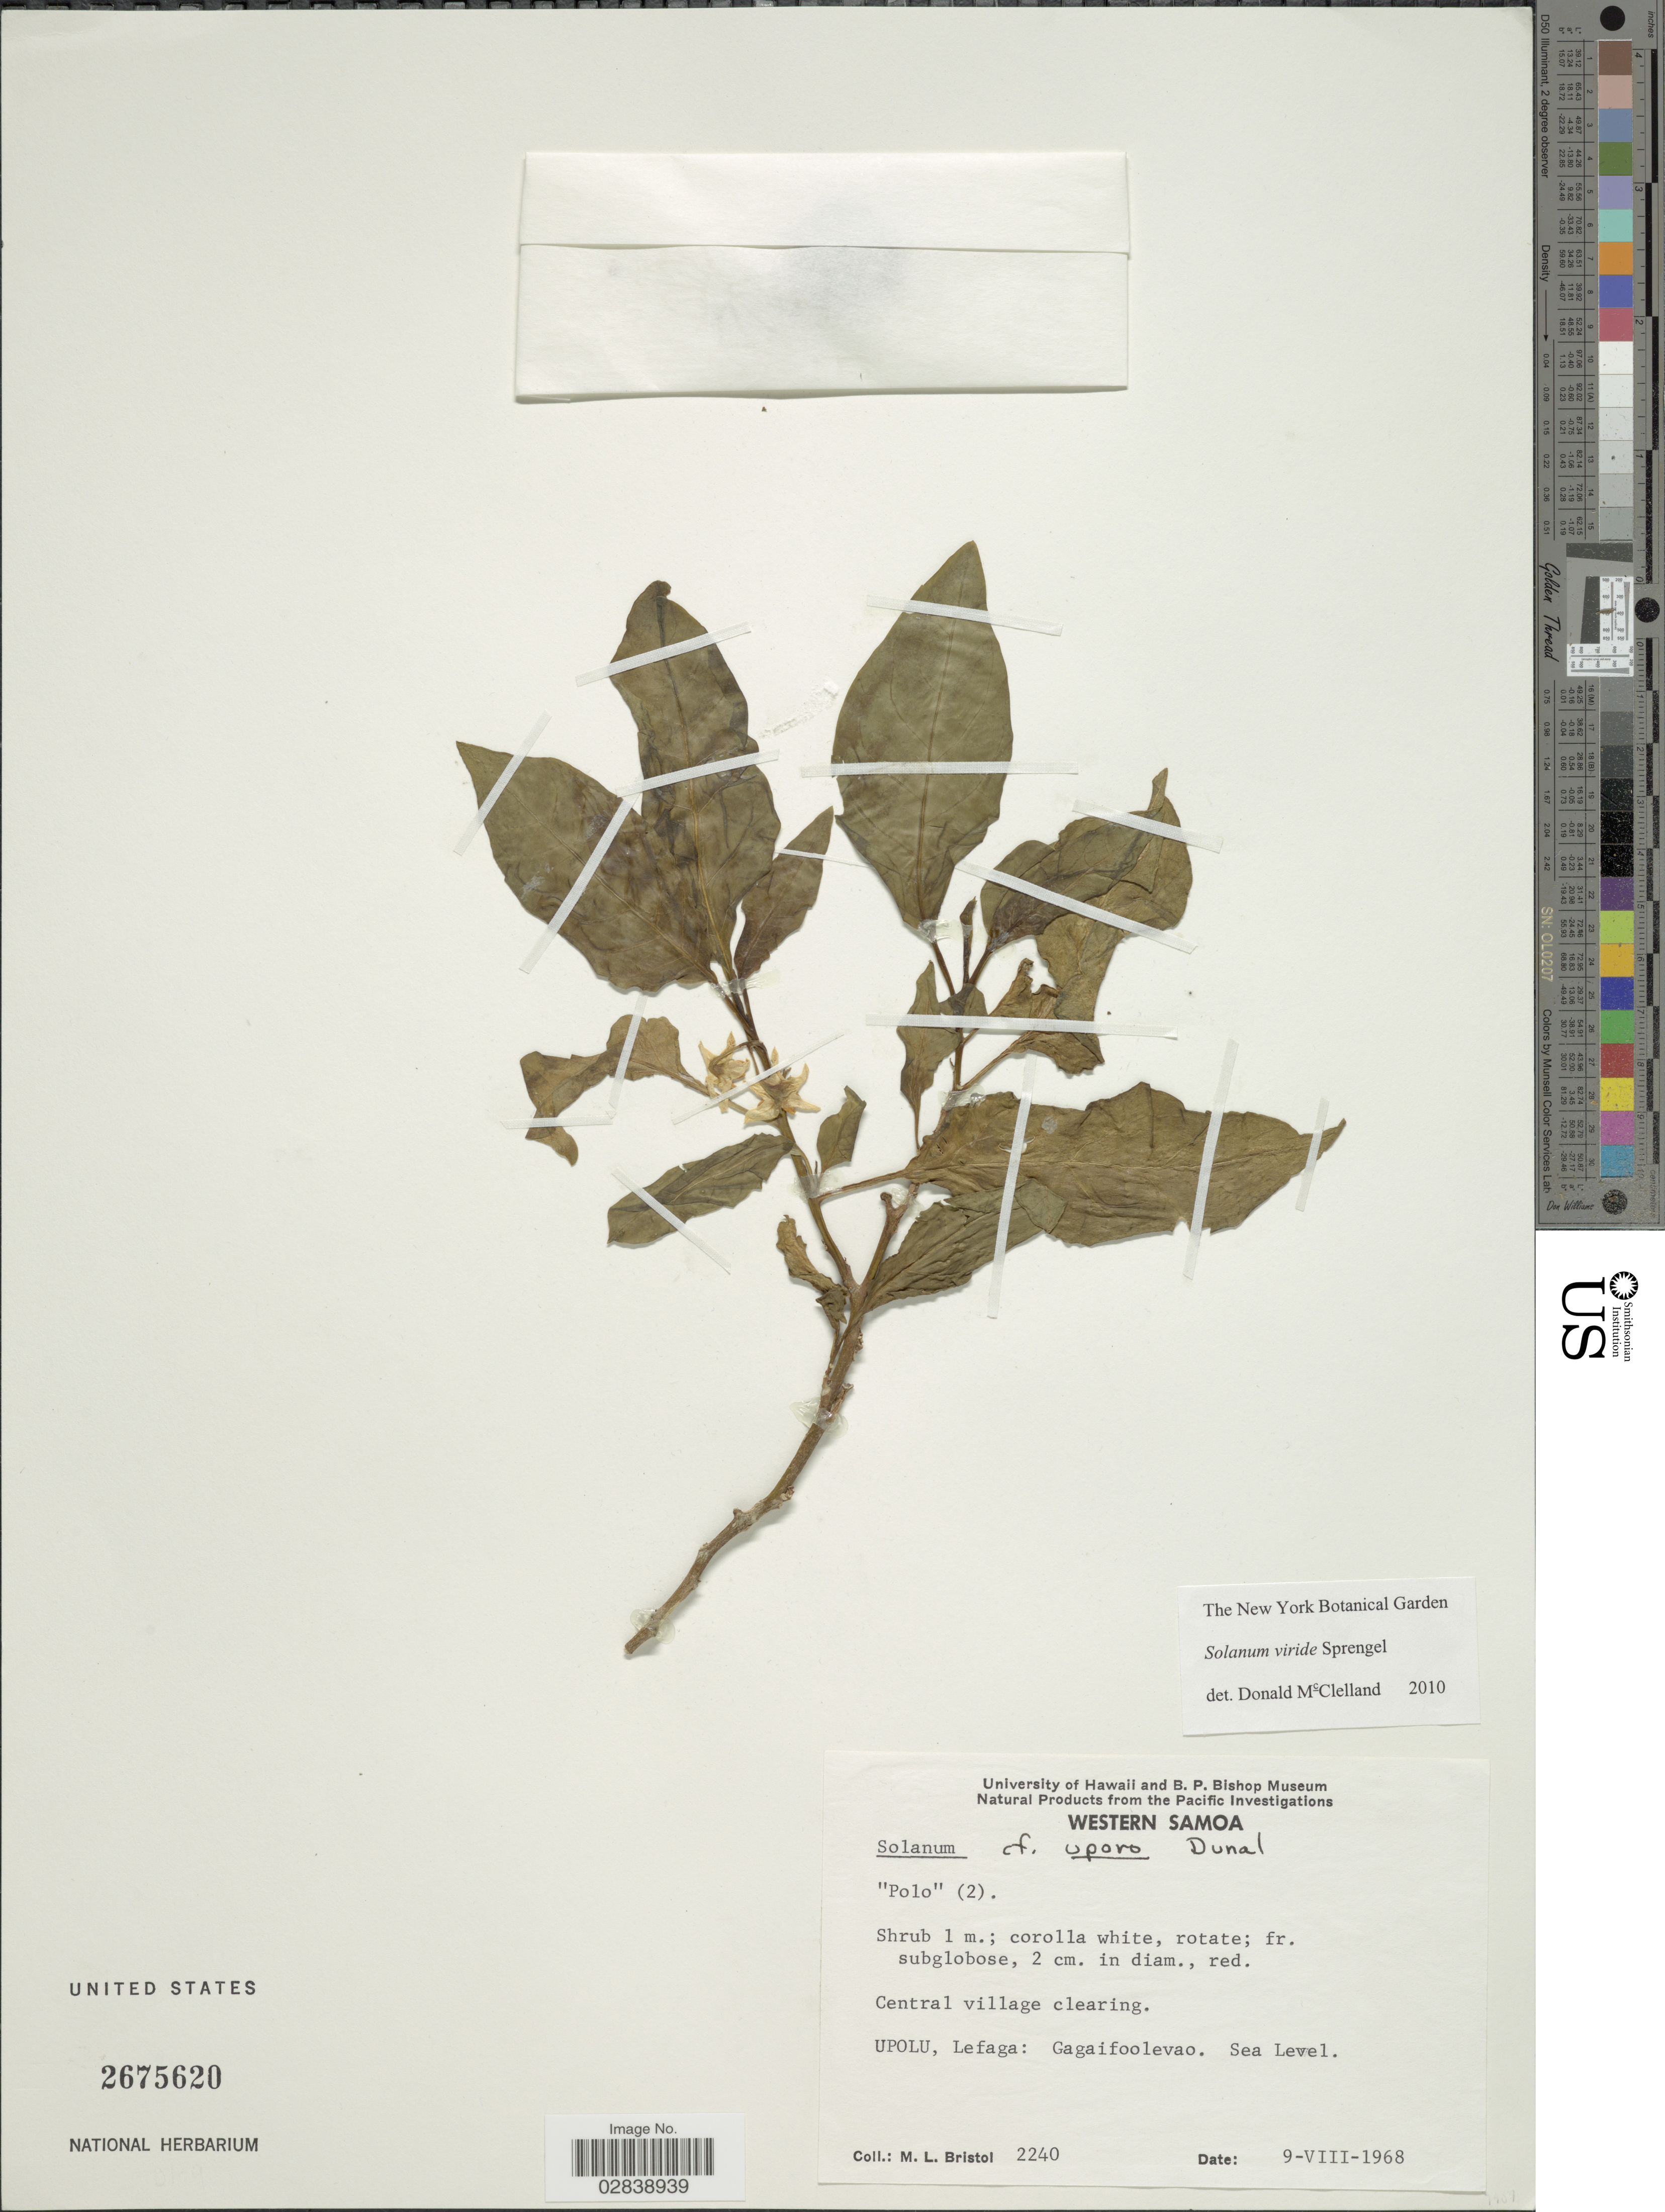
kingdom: Plantae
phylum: Tracheophyta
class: Magnoliopsida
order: Solanales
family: Solanaceae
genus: Solanum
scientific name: Solanum viride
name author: G. Forst. ex Spreng.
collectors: M. L. Bristol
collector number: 2240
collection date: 1968-08-09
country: Samoa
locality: Central village clearing. Upolu, Lefaga: Gagaifoolevao.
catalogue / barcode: US 2675620